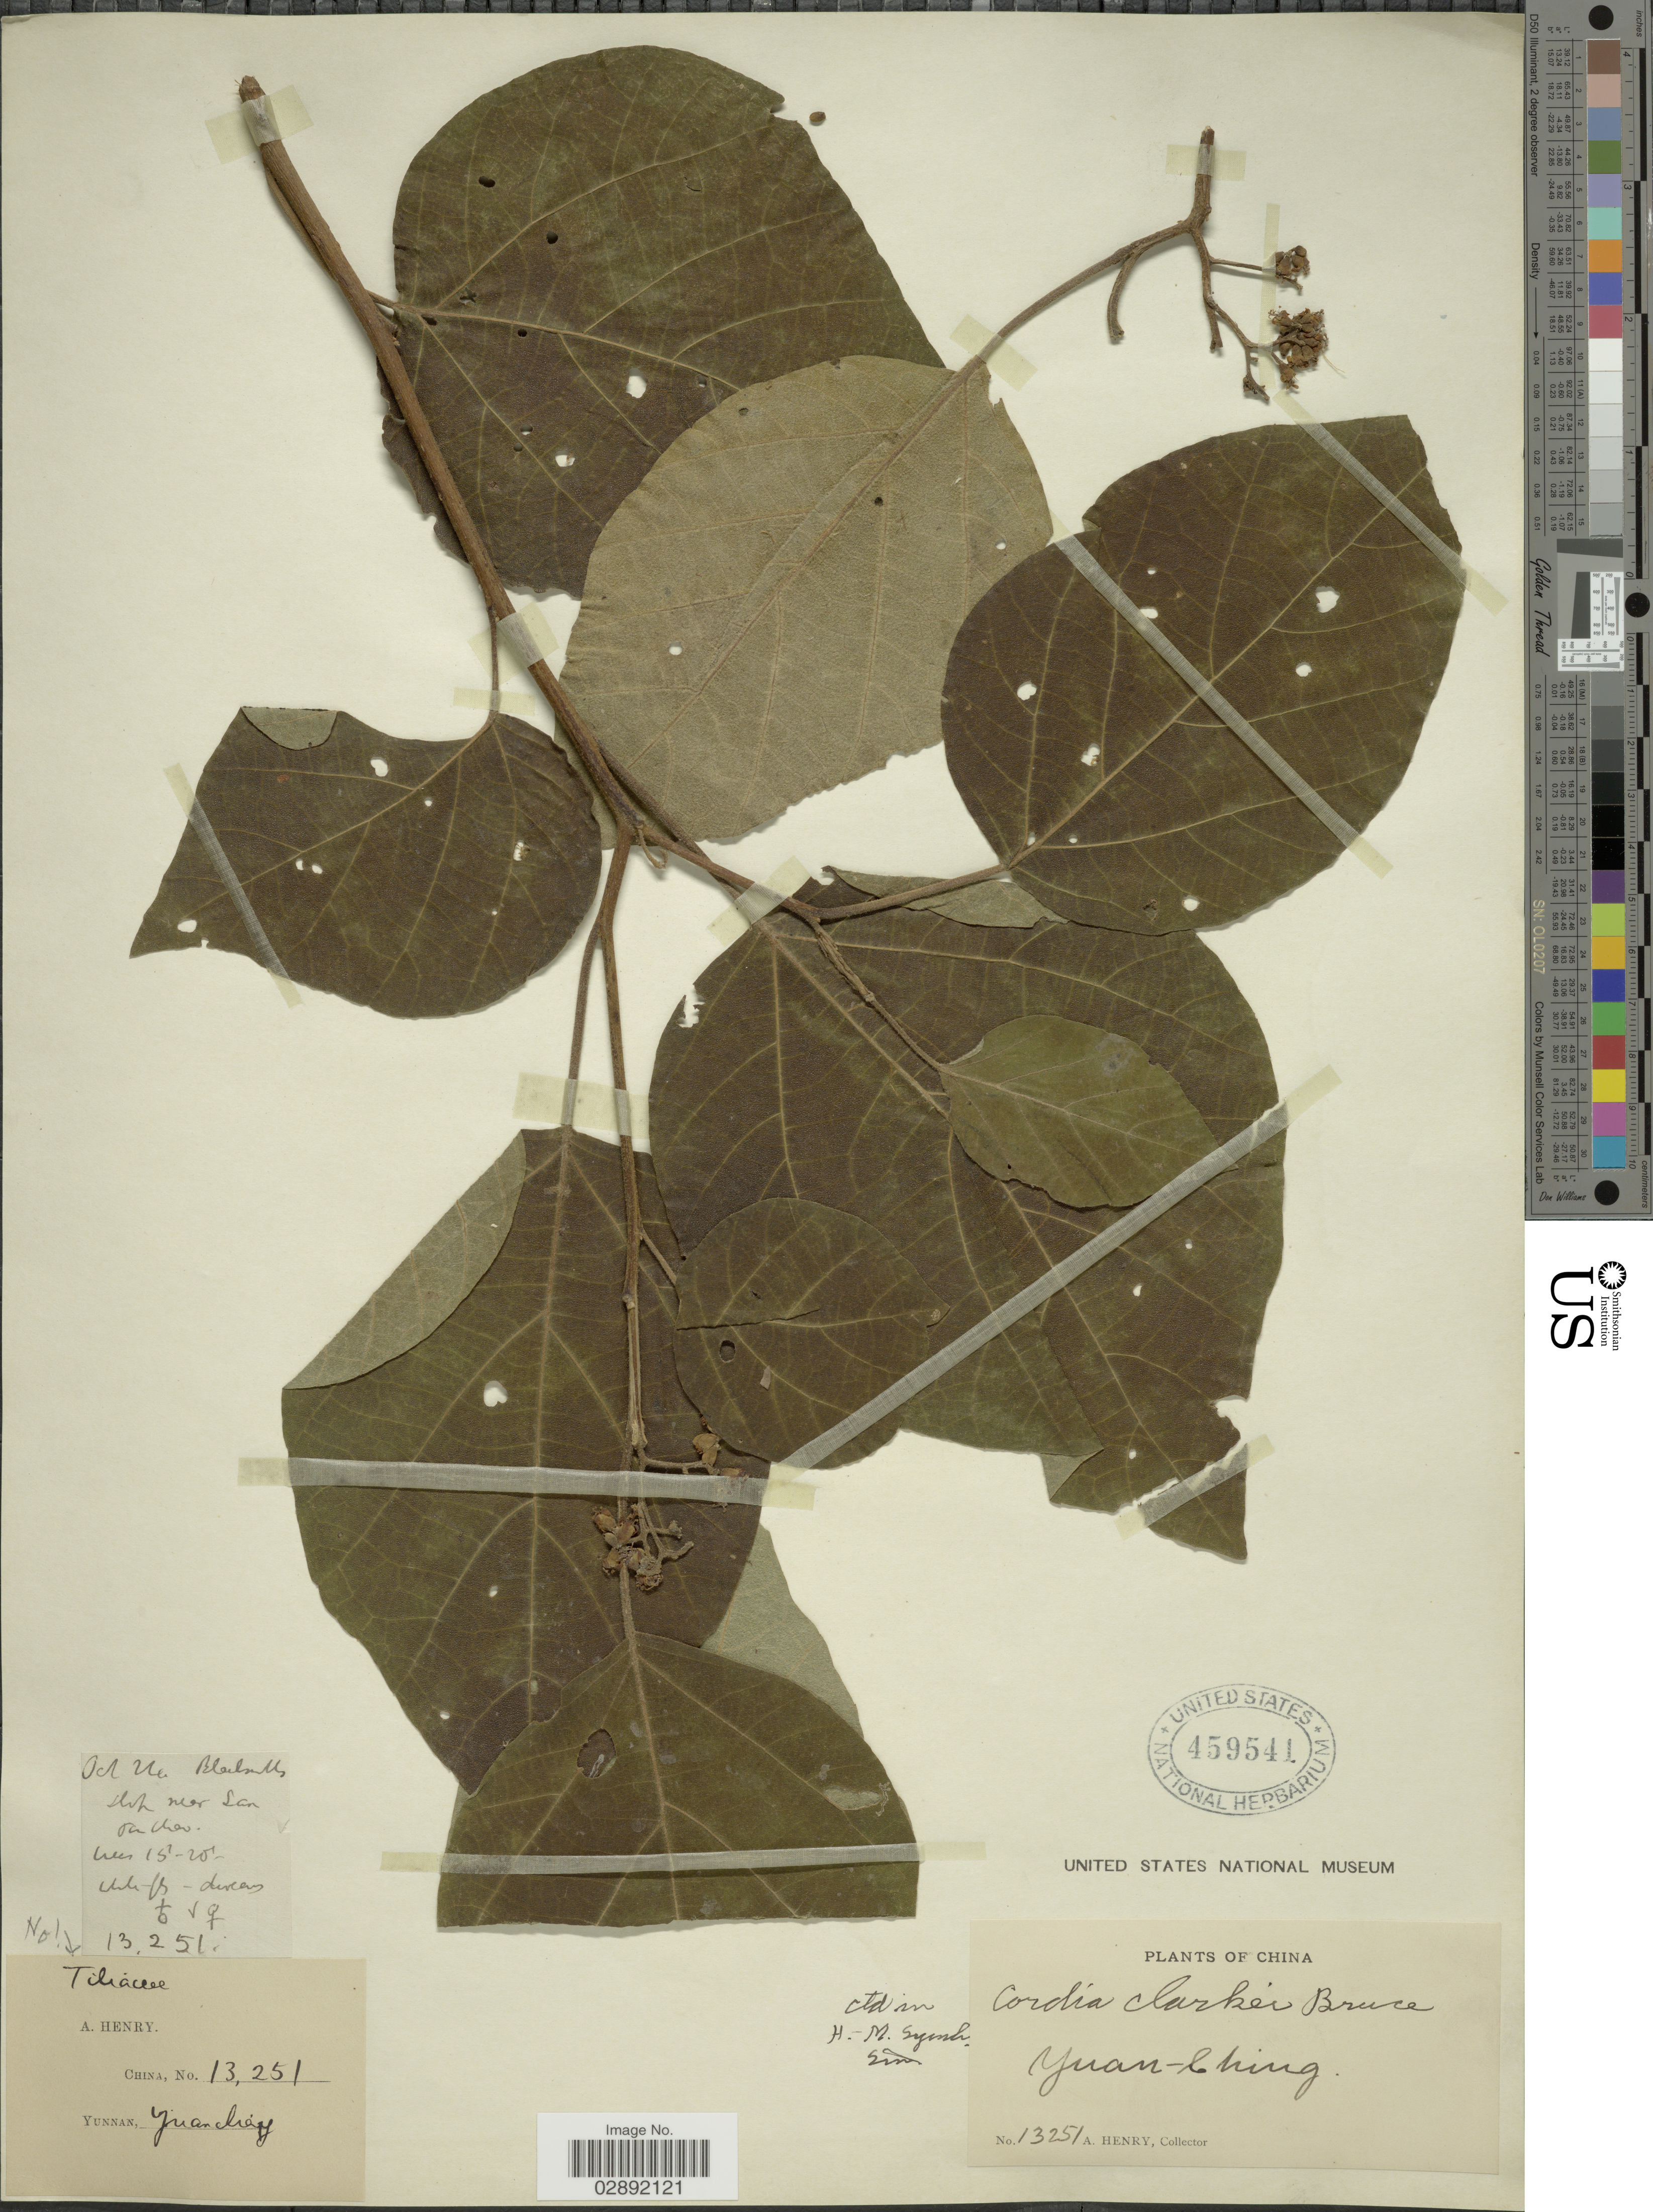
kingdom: Plantae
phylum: Tracheophyta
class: Magnoliopsida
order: Boraginales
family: Cordiaceae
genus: Cordia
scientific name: Cordia clarkei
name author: Brace ex Prain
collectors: A. Henry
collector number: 13251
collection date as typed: Transcribed d/m/y: /10/24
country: China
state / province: Yunnan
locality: Yuan-Ching. Slope near San Pan Chao. Blacksmills.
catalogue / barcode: US 459541